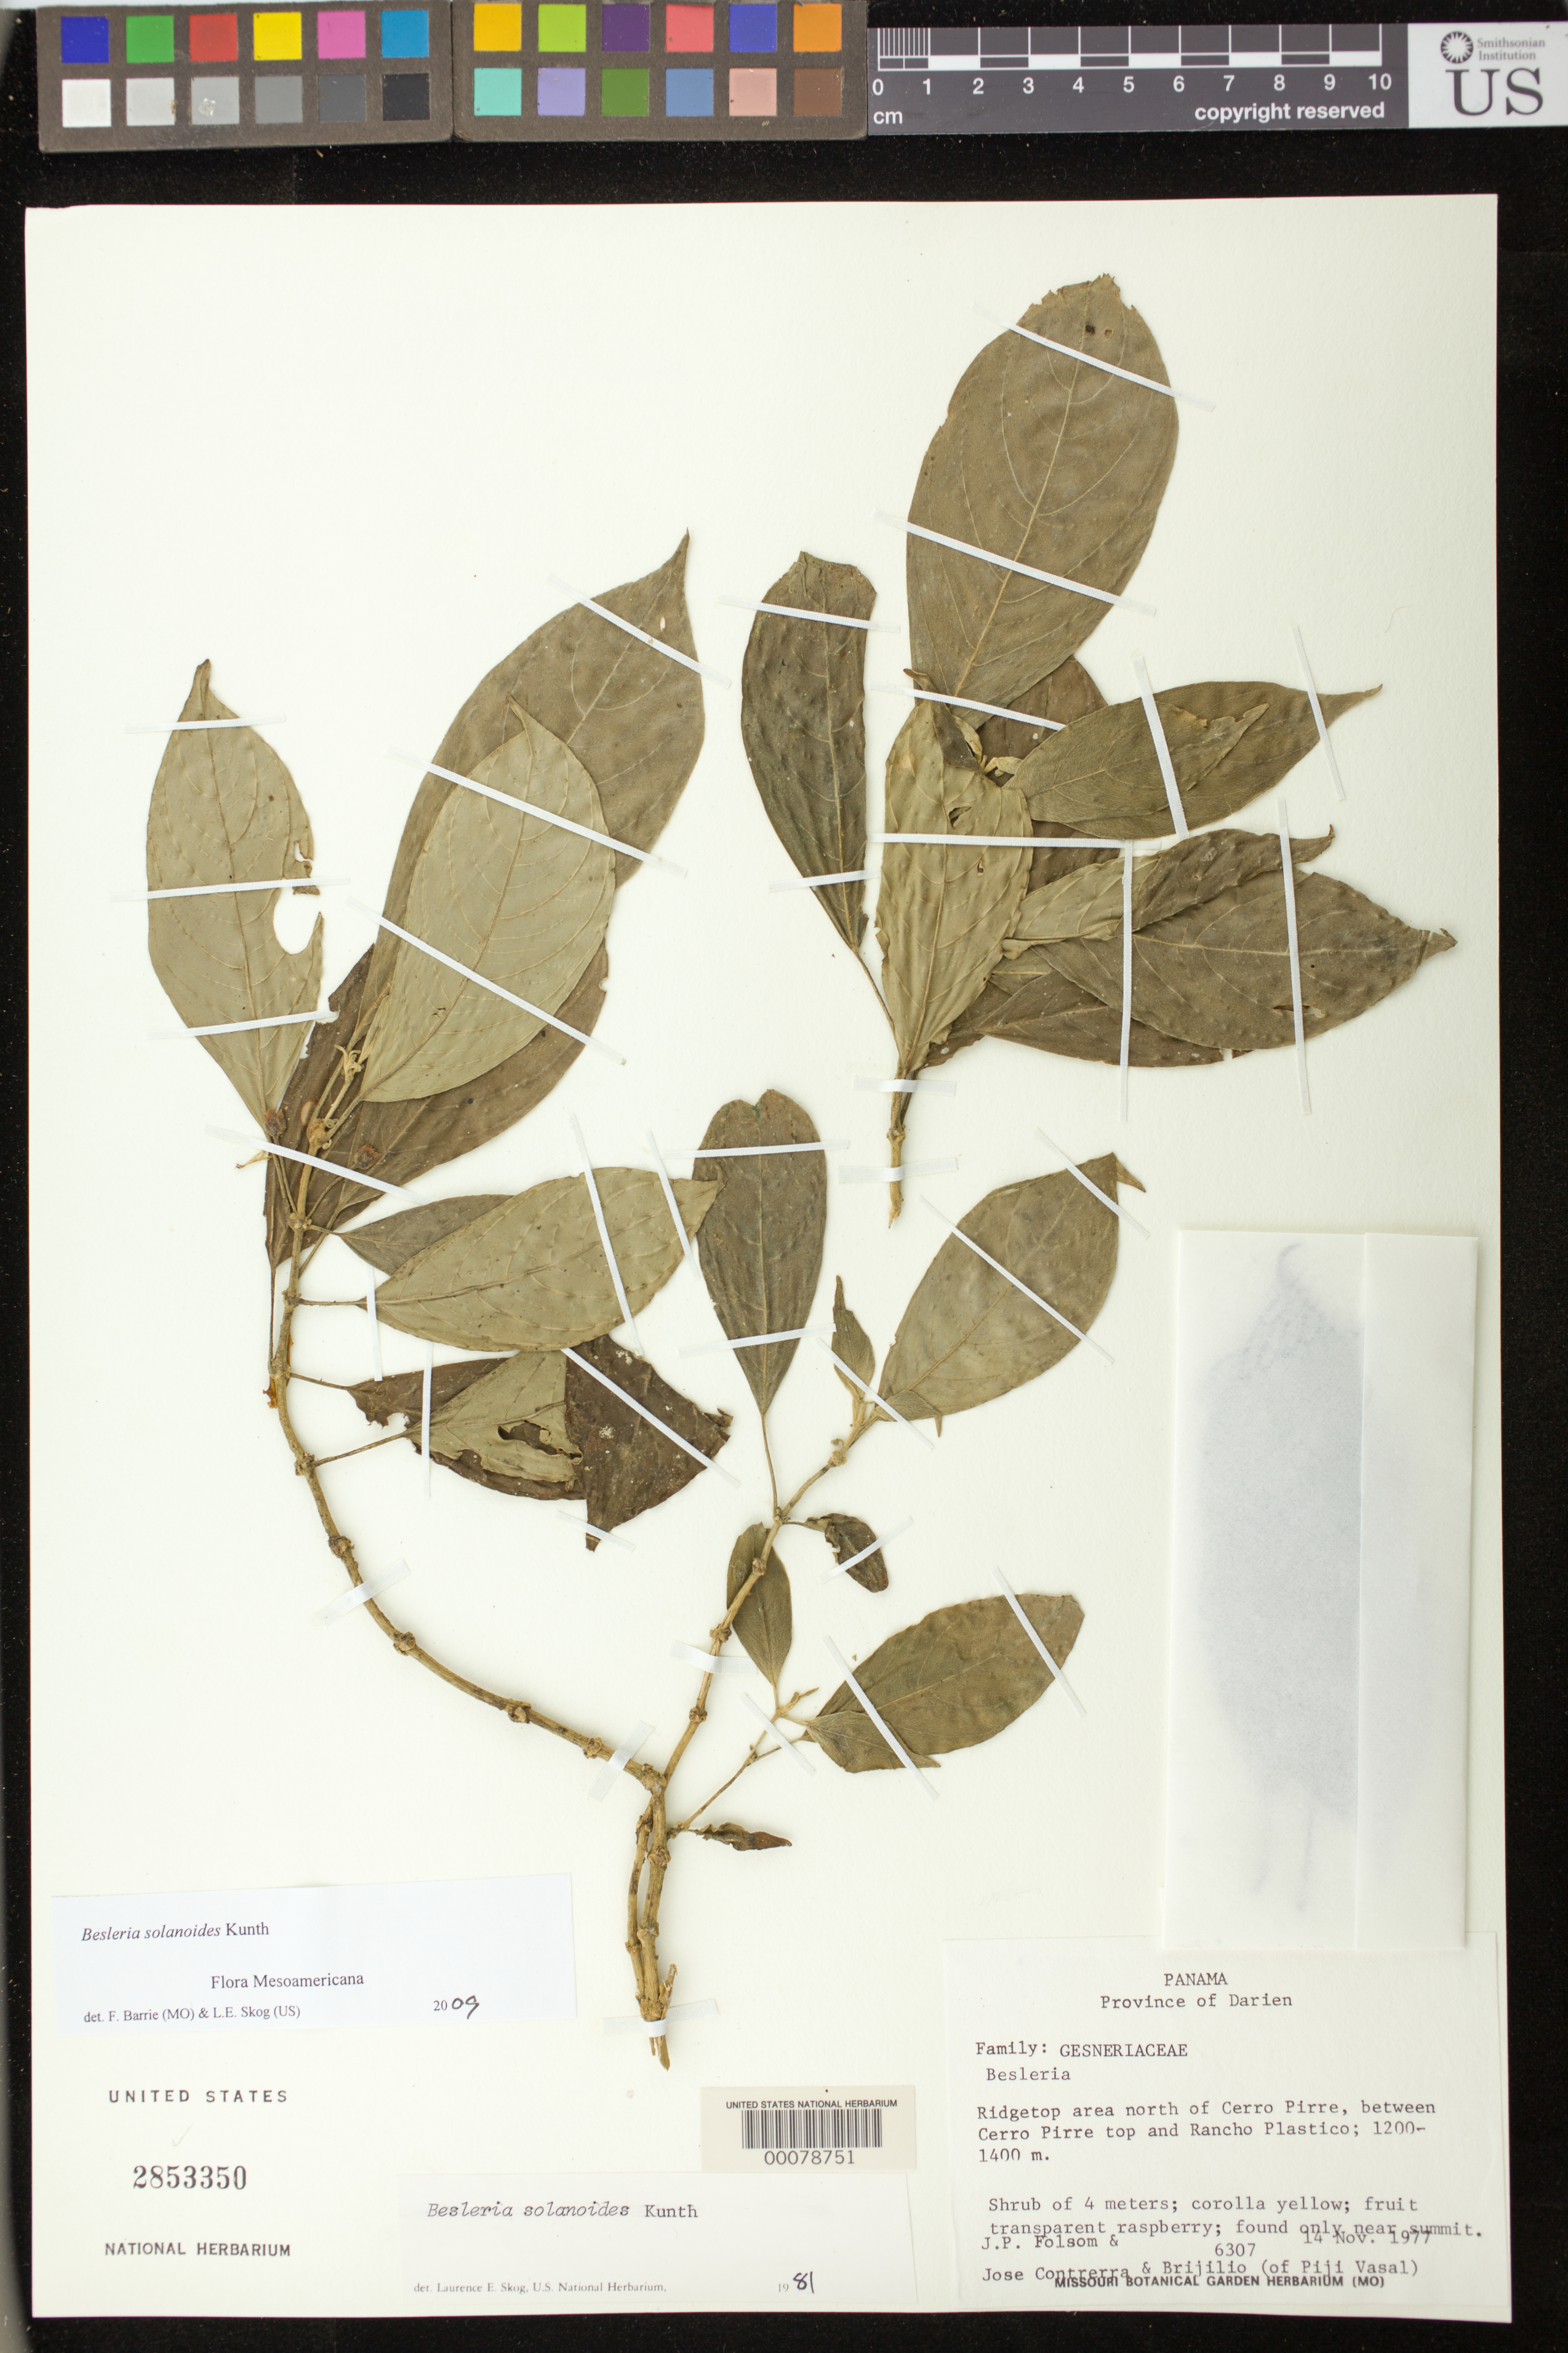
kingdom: Plantae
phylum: Tracheophyta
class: Magnoliopsida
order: Lamiales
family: Gesneriaceae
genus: Besleria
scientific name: Besleria solanoides var. solanoides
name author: Kunth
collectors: J. P. Folsom, J. Contrerra & -. Brijillio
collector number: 6307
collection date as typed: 14 Nov 1977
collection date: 1977-11-14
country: Panama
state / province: Darién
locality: Ridgetop area north of Cerro Pirre, between Cerro Pirre top and Rancho Plastico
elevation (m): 1200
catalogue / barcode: US 2853350